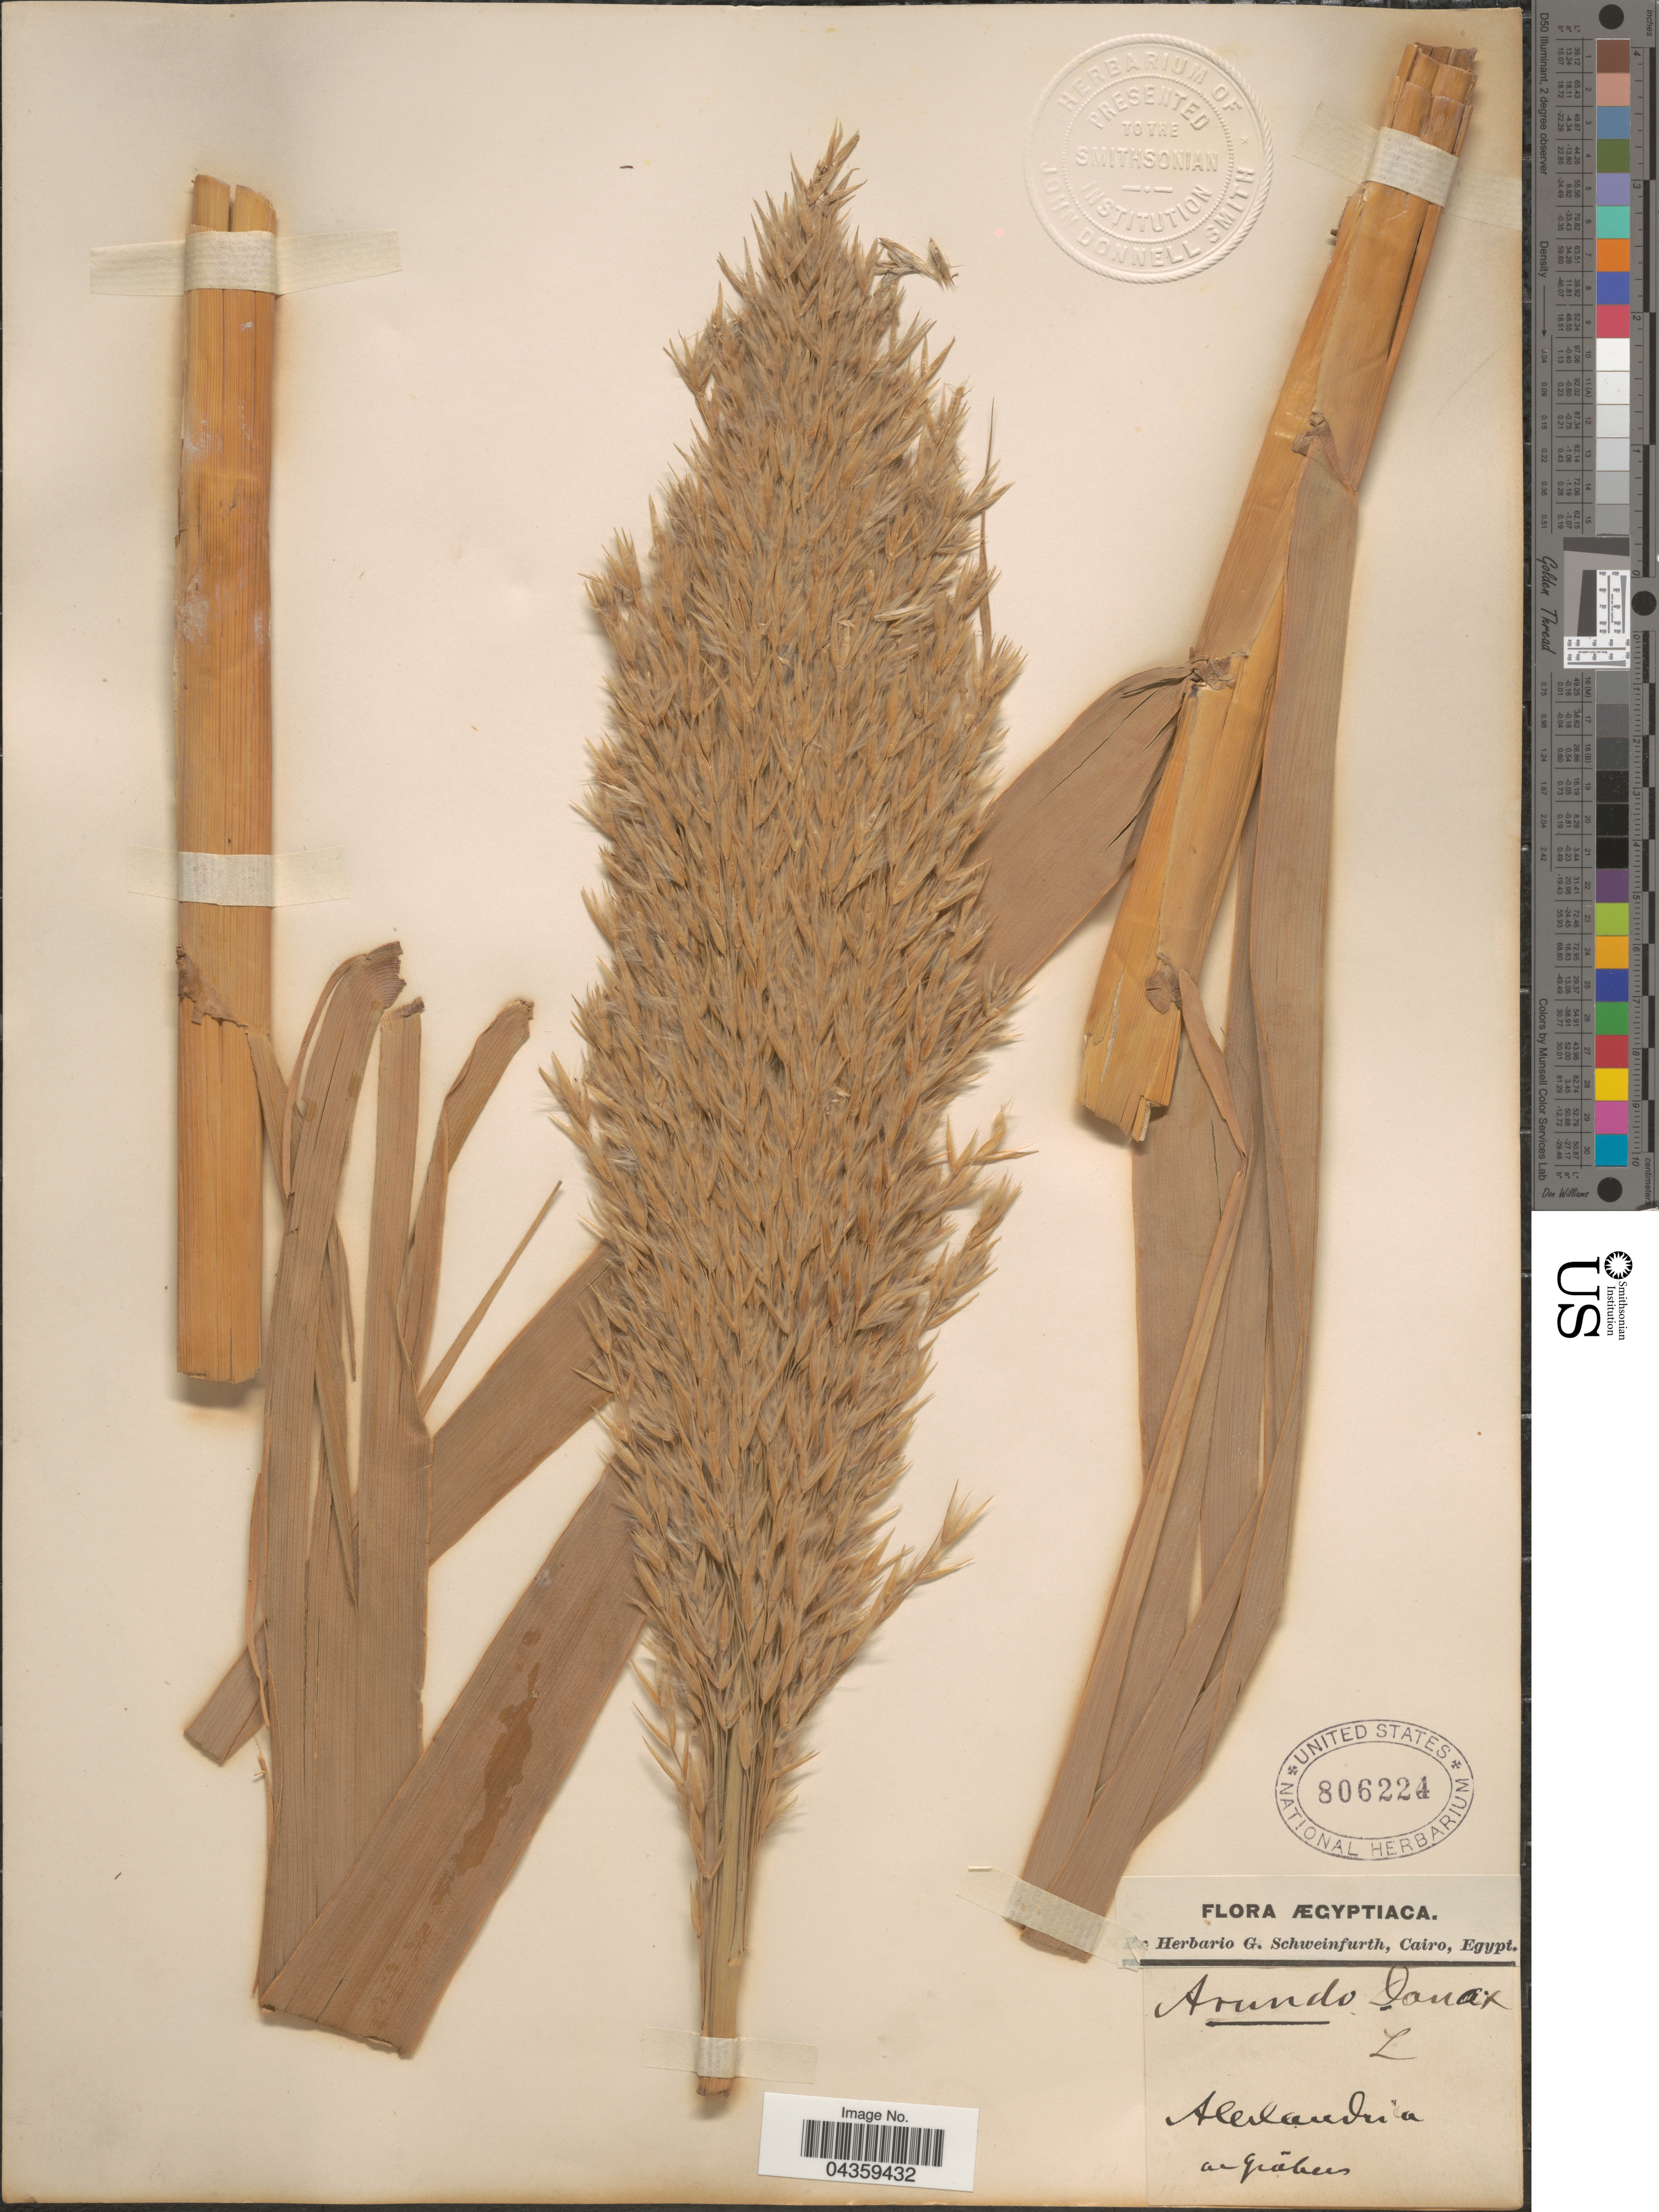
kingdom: Plantae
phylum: Tracheophyta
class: Liliopsida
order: Poales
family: Poaceae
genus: Arundo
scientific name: Arundo donax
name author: L.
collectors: ex herb. G. Schweinfurth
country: Egypt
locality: Ægyptiaca. Alexandria [illegible text].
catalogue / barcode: US 806224